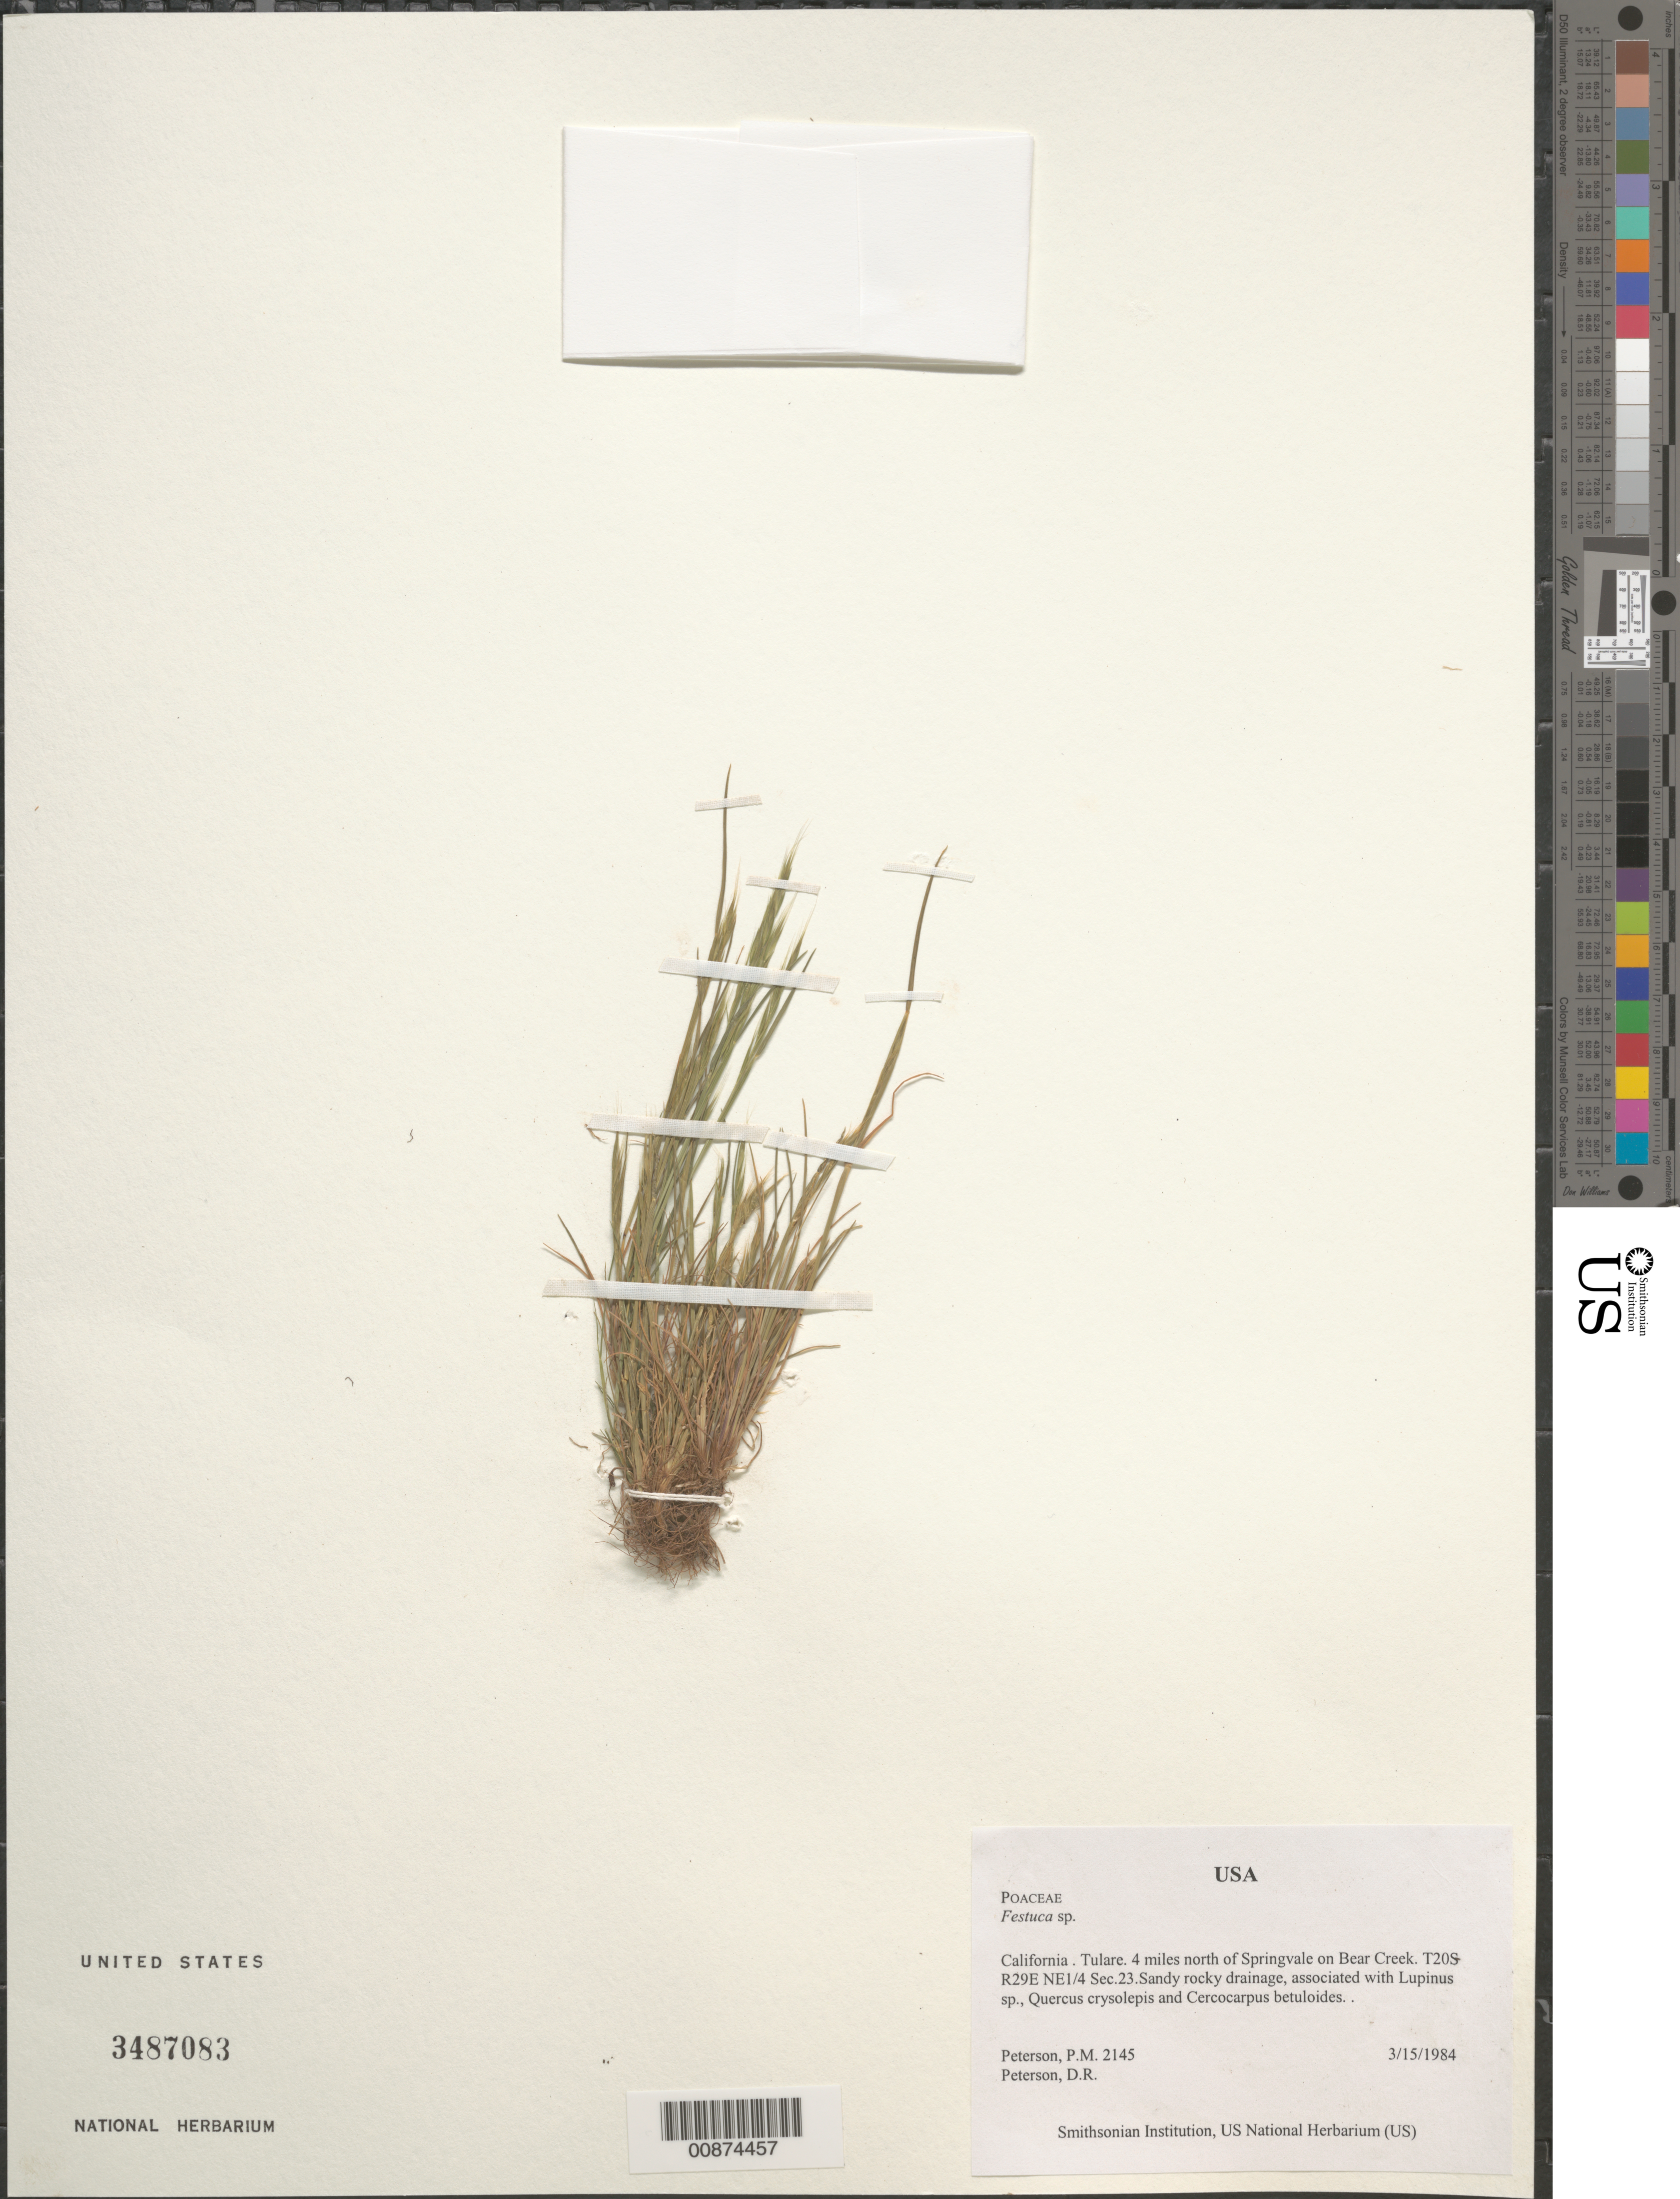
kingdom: Plantae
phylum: Tracheophyta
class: Liliopsida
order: Poales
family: Poaceae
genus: Festuca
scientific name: Festuca sp.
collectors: P. M. Peterson & D. R. Peterson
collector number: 02145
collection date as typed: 15 Mar 1984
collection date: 1984-03-15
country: United States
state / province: California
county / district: Tulare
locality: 4 miles north of Springvale on Bear Creek. T20S R29E NE1/4 Sec.23.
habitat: Sandy rocky drainage, associated with Lupinus sp., Quercus crysolepis and Cercocarpus betuloides.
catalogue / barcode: US 3487083